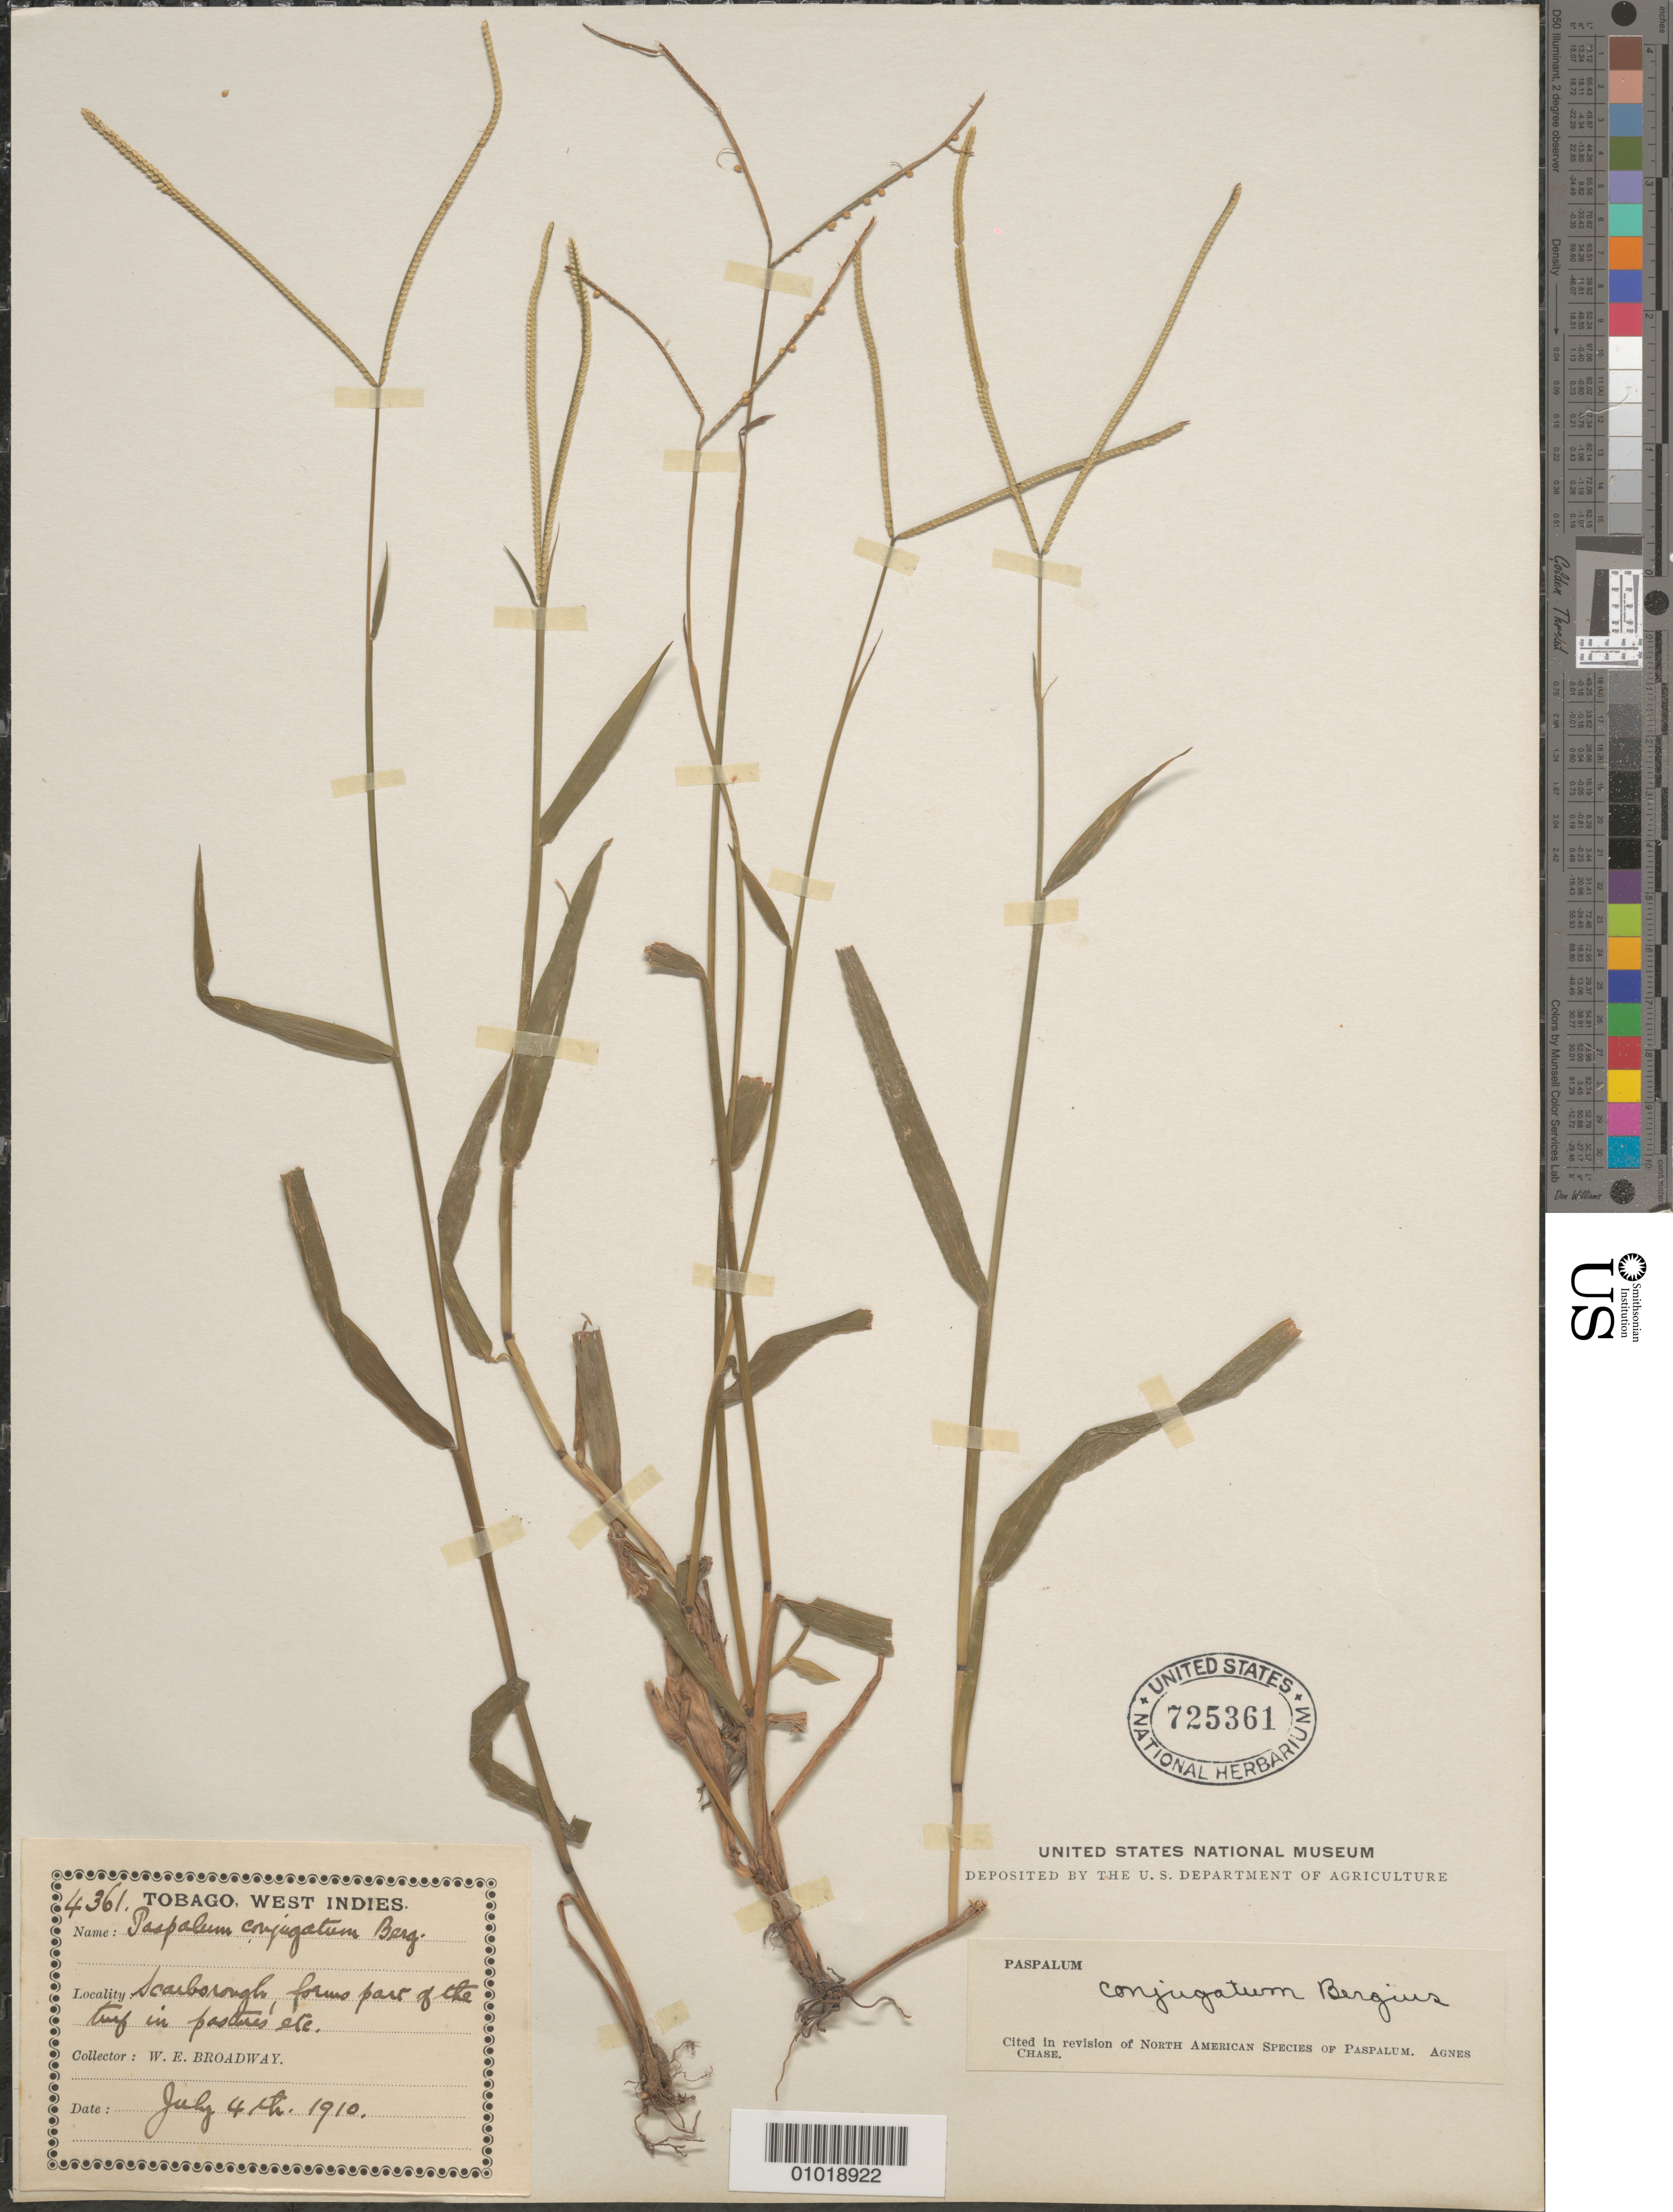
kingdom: Plantae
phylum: Tracheophyta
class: Liliopsida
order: Poales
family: Poaceae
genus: Paspalum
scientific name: Paspalum conjugatum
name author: P.J. Bergius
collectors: W. E. Broadway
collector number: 4361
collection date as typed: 04 Jul 1910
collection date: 1910-07-04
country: Trinidad and Tobago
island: Tobago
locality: Scarborough,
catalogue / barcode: US 725361